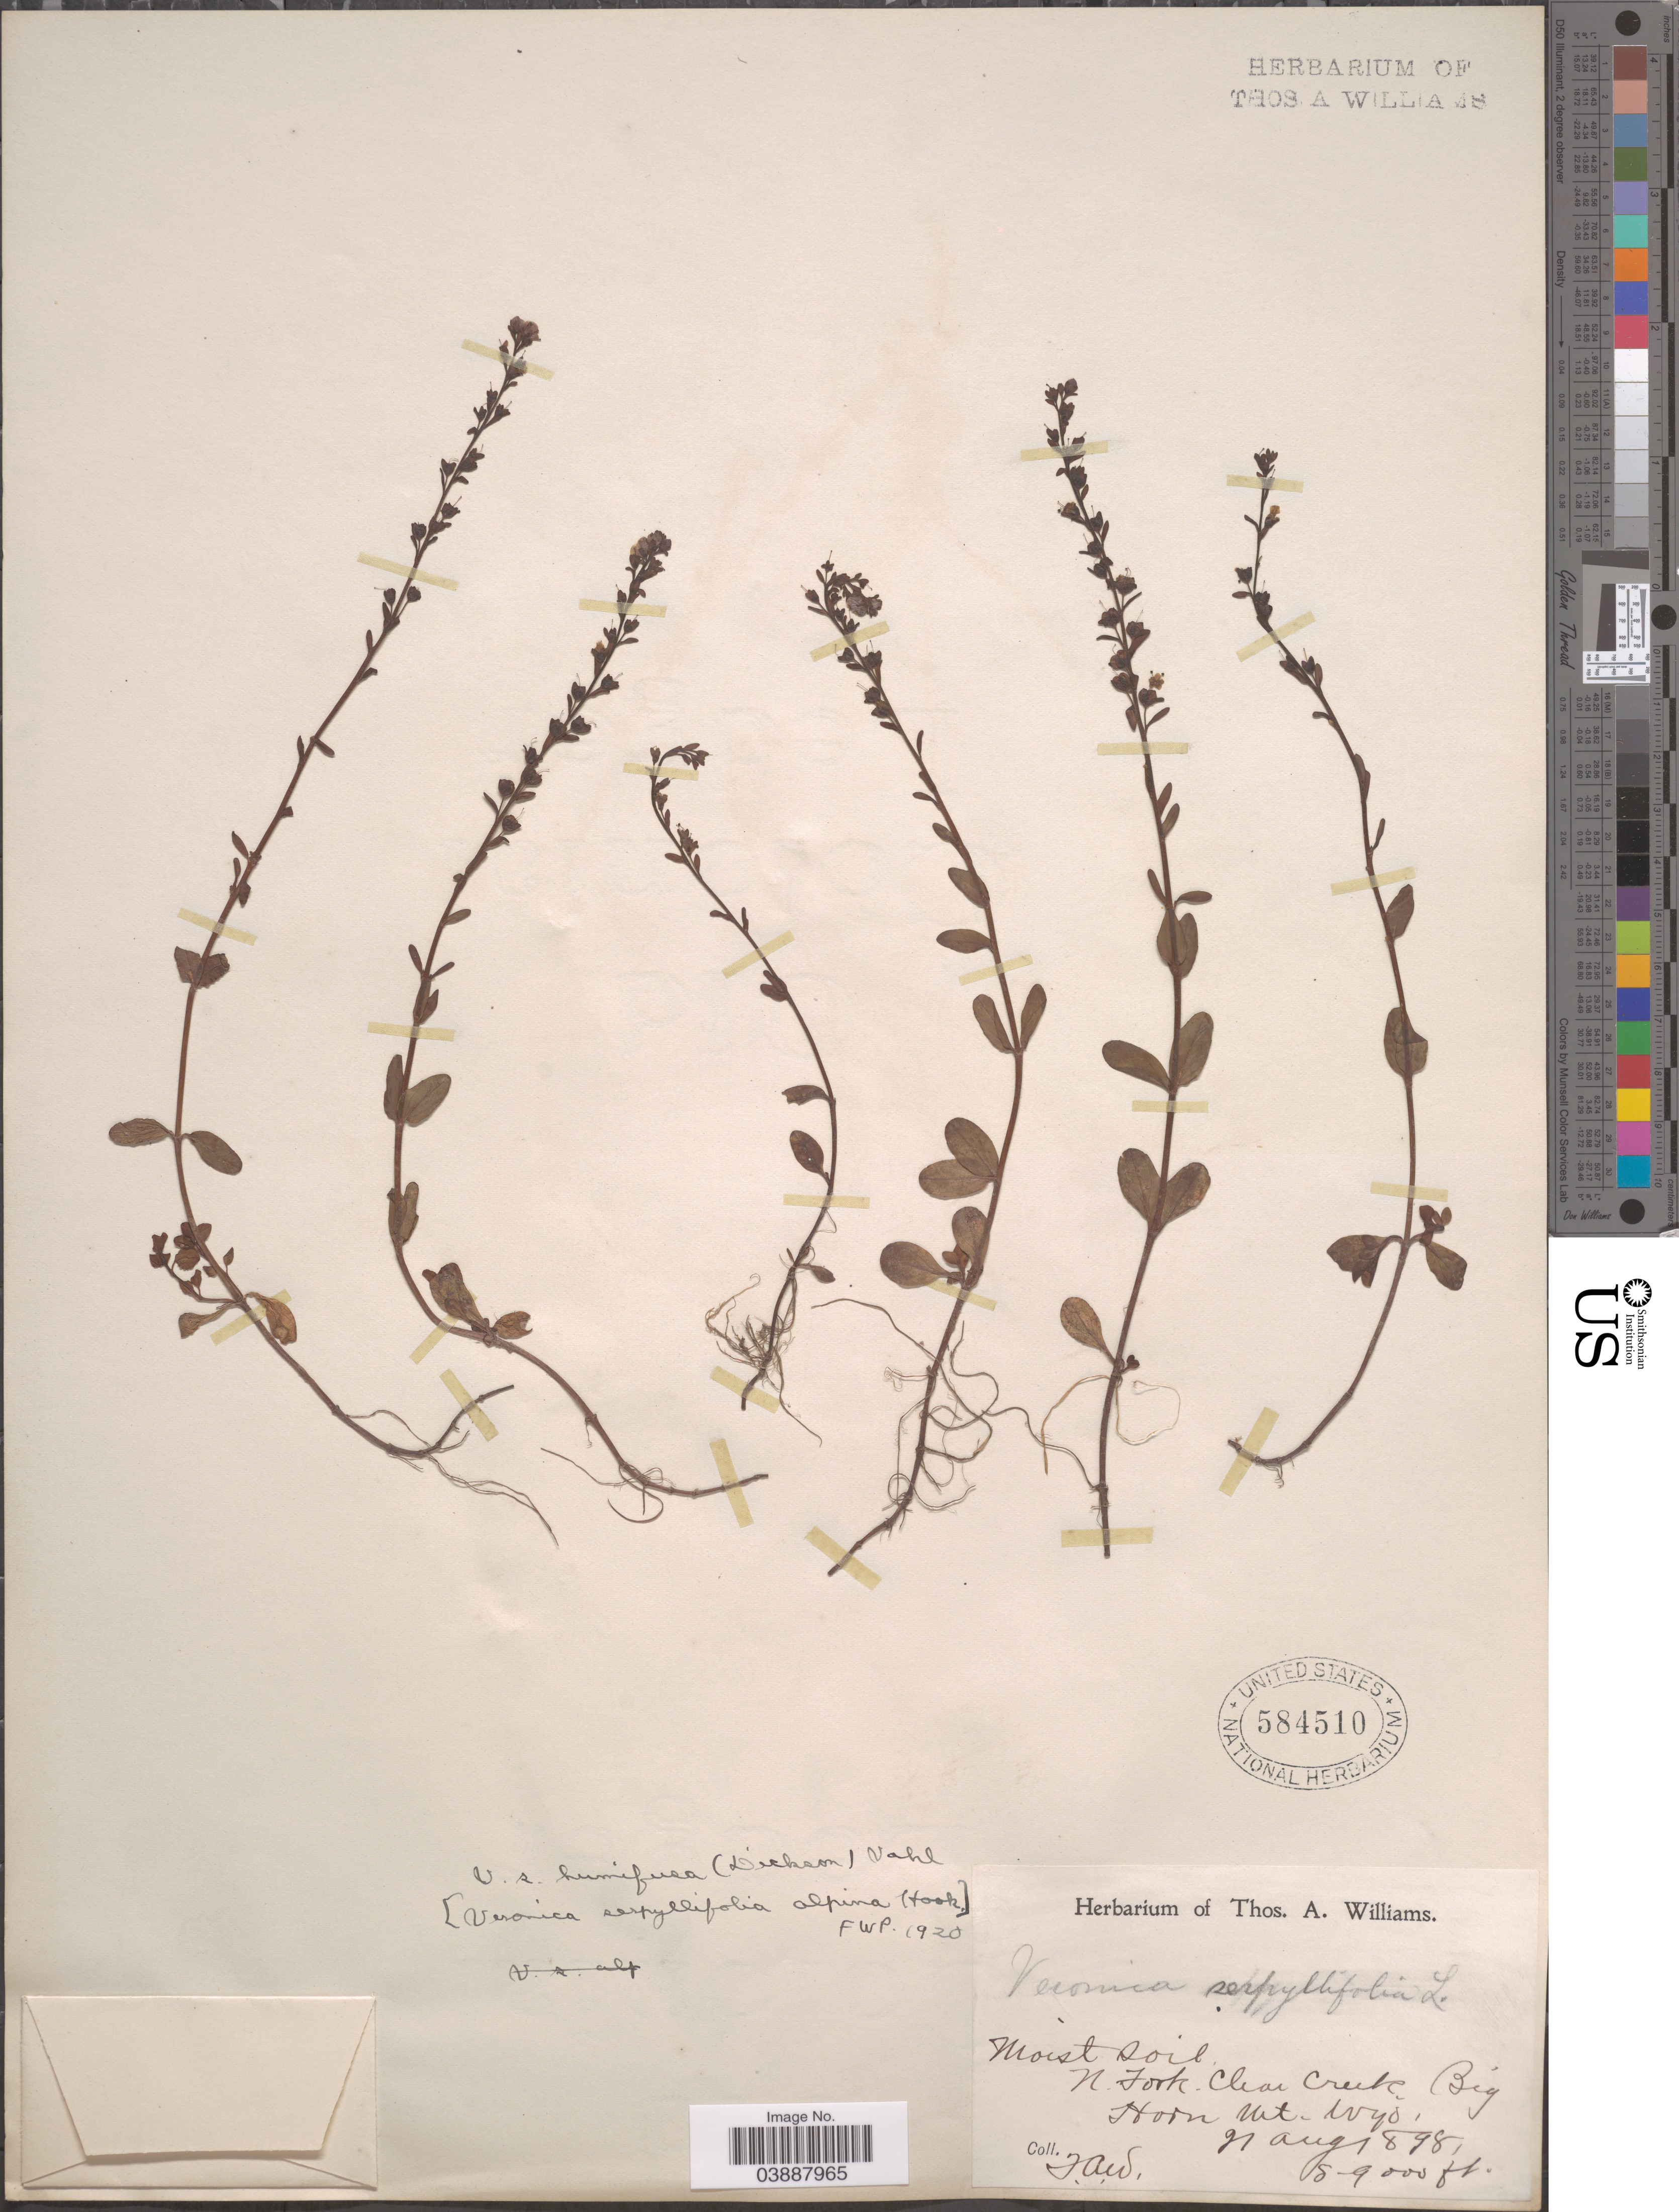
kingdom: Plantae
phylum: Tracheophyta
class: Magnoliopsida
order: Lamiales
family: Plantaginaceae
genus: Veronica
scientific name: Veronica serpyllifolia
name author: L.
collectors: T. A. Williams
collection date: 1898-08-11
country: United States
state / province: Wyoming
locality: Big Horn Mt.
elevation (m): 2438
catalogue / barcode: US 584510